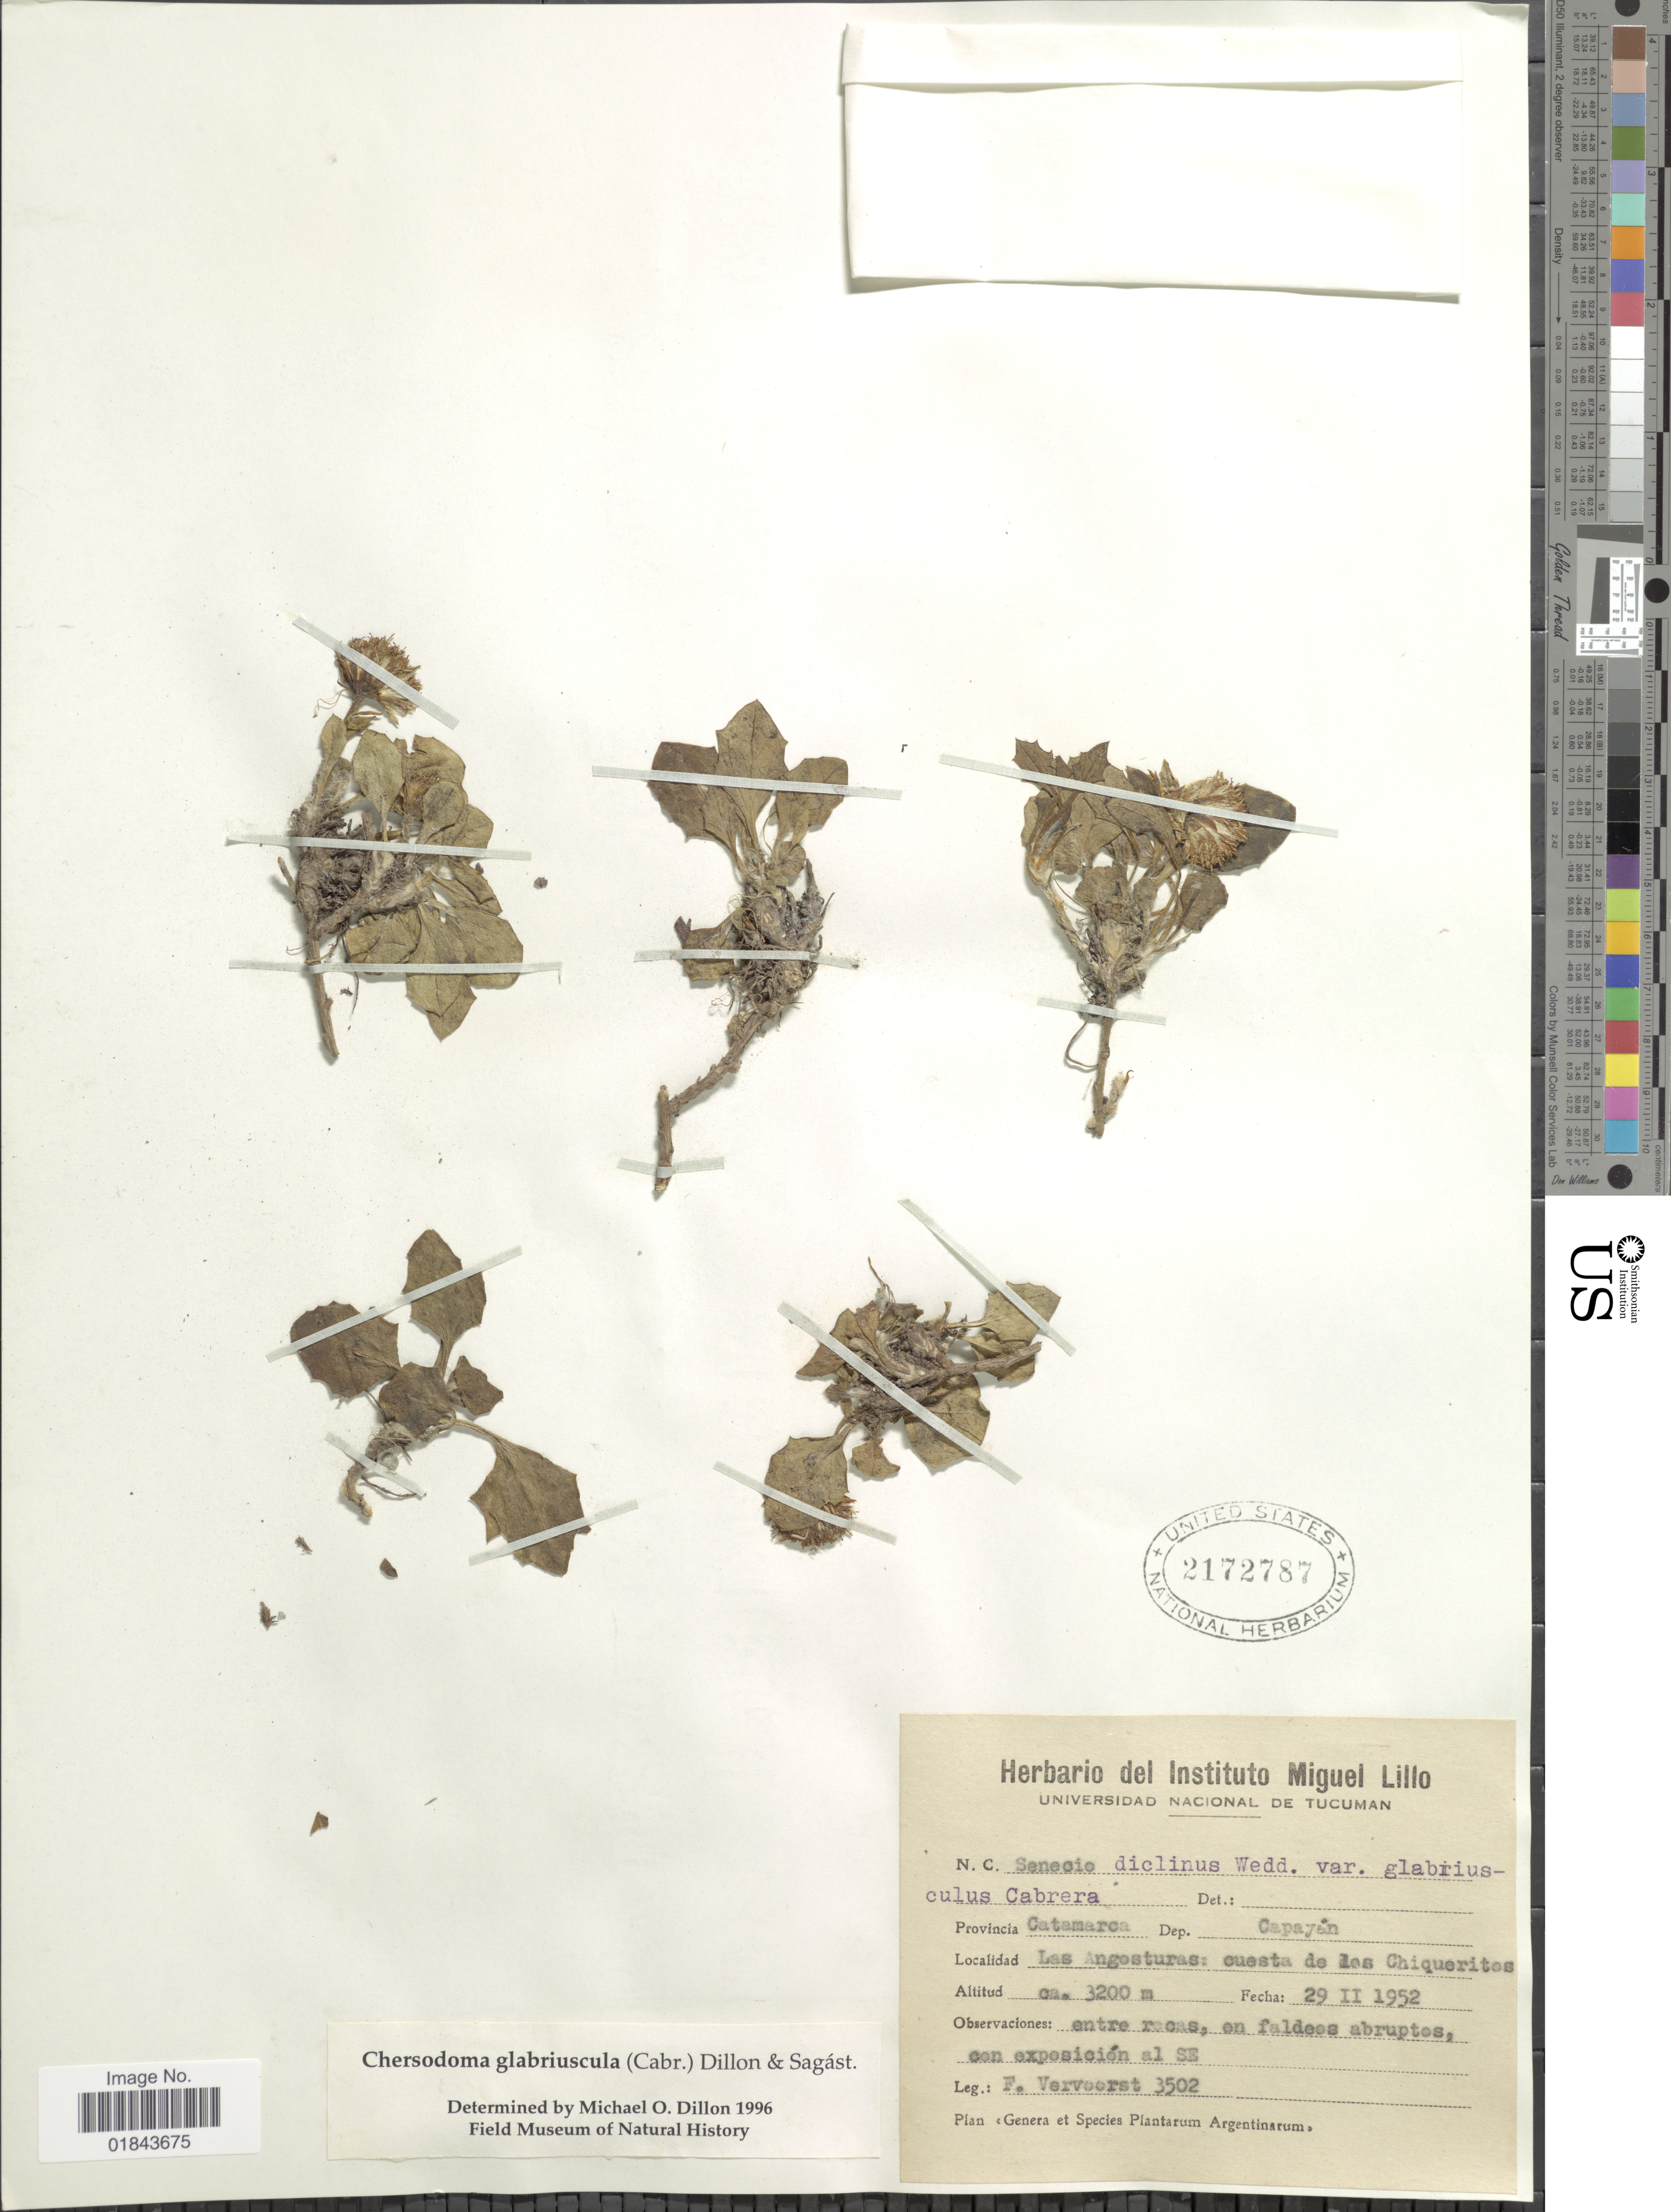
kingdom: Plantae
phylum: Tracheophyta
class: Magnoliopsida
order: Asterales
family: Asteraceae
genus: Chersodoma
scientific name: Chersodoma glabriuscula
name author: (Cabrera) M.O. Dillon & Sagást.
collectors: F. Vervoorst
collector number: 3502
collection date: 1952-02-29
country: Argentina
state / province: Catamarca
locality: Provincia Catamarca, Dep. Capayan, Las Angosturas: cuesta de les Chiqueritos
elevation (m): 3200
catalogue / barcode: US 2172787